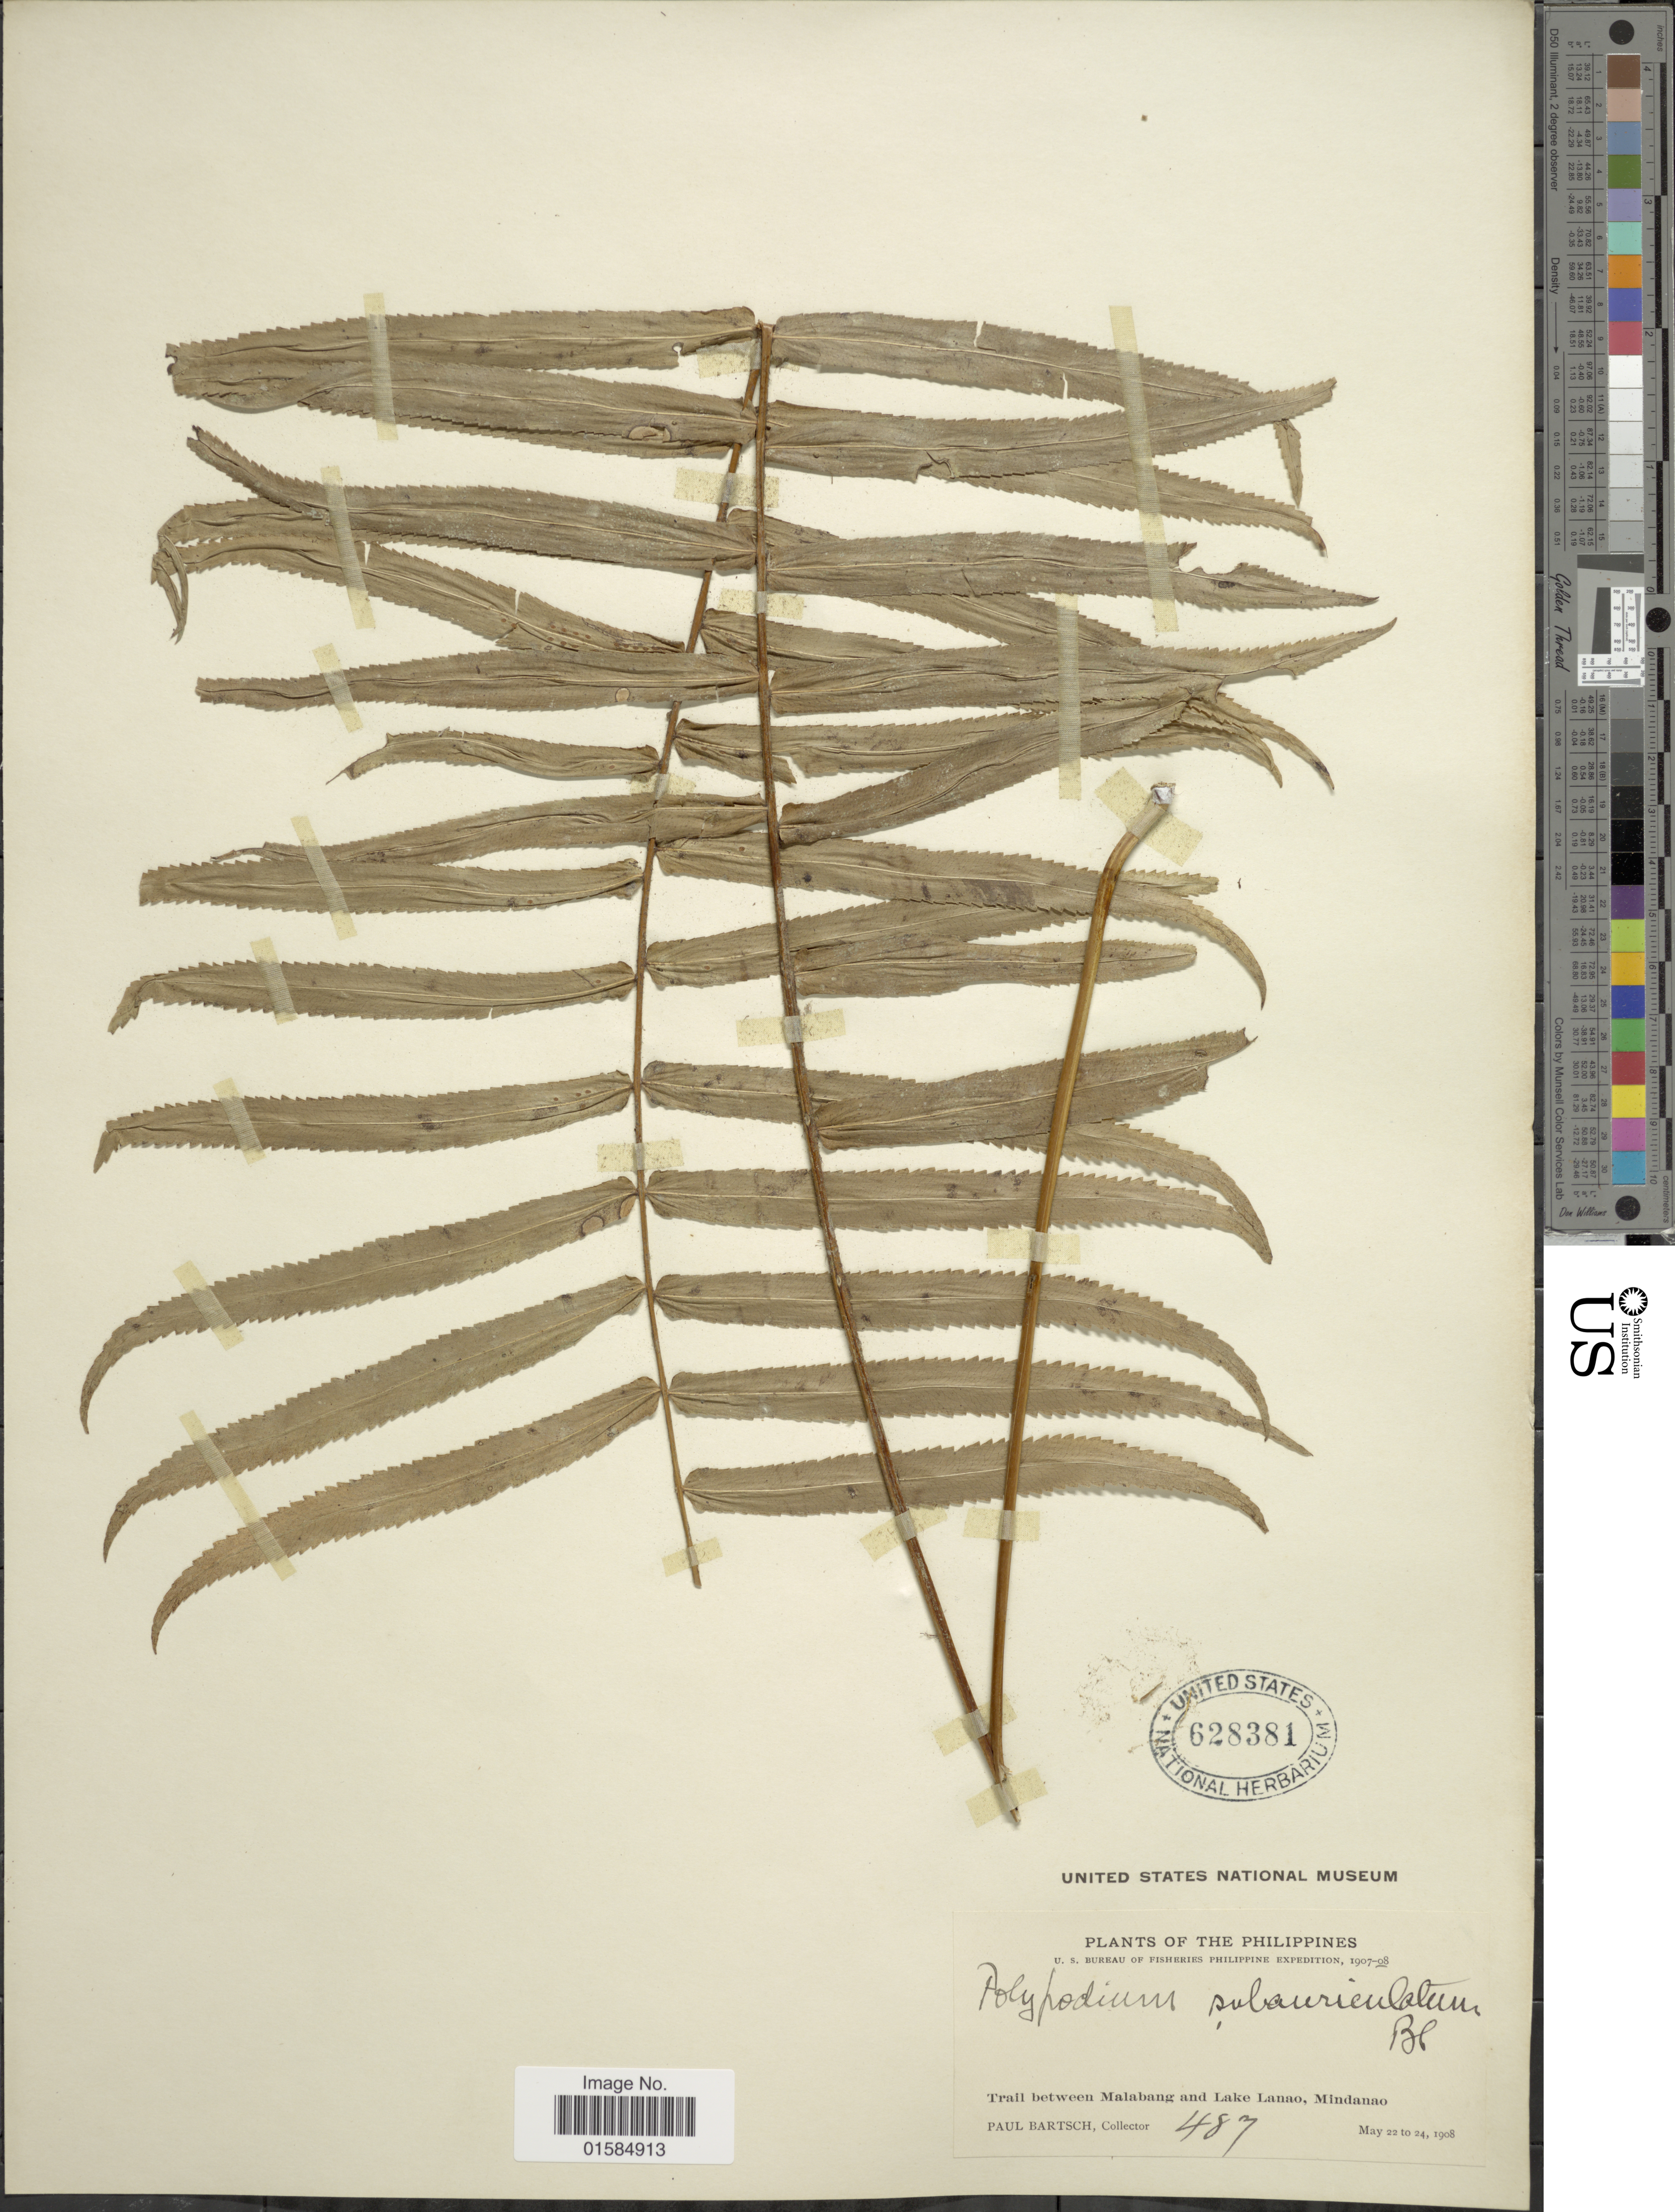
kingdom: Plantae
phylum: Tracheophyta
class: Polypodiopsida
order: Polypodiales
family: Polypodiaceae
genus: Goniophlebium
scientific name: Goniophlebium subauriculatum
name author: (Blume) C. Presl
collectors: P. Bartsch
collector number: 487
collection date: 1908-05-22/1908-05-24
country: Philippines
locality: Trail between Malabang and Lake Lanao, Mindanao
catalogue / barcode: US 628381